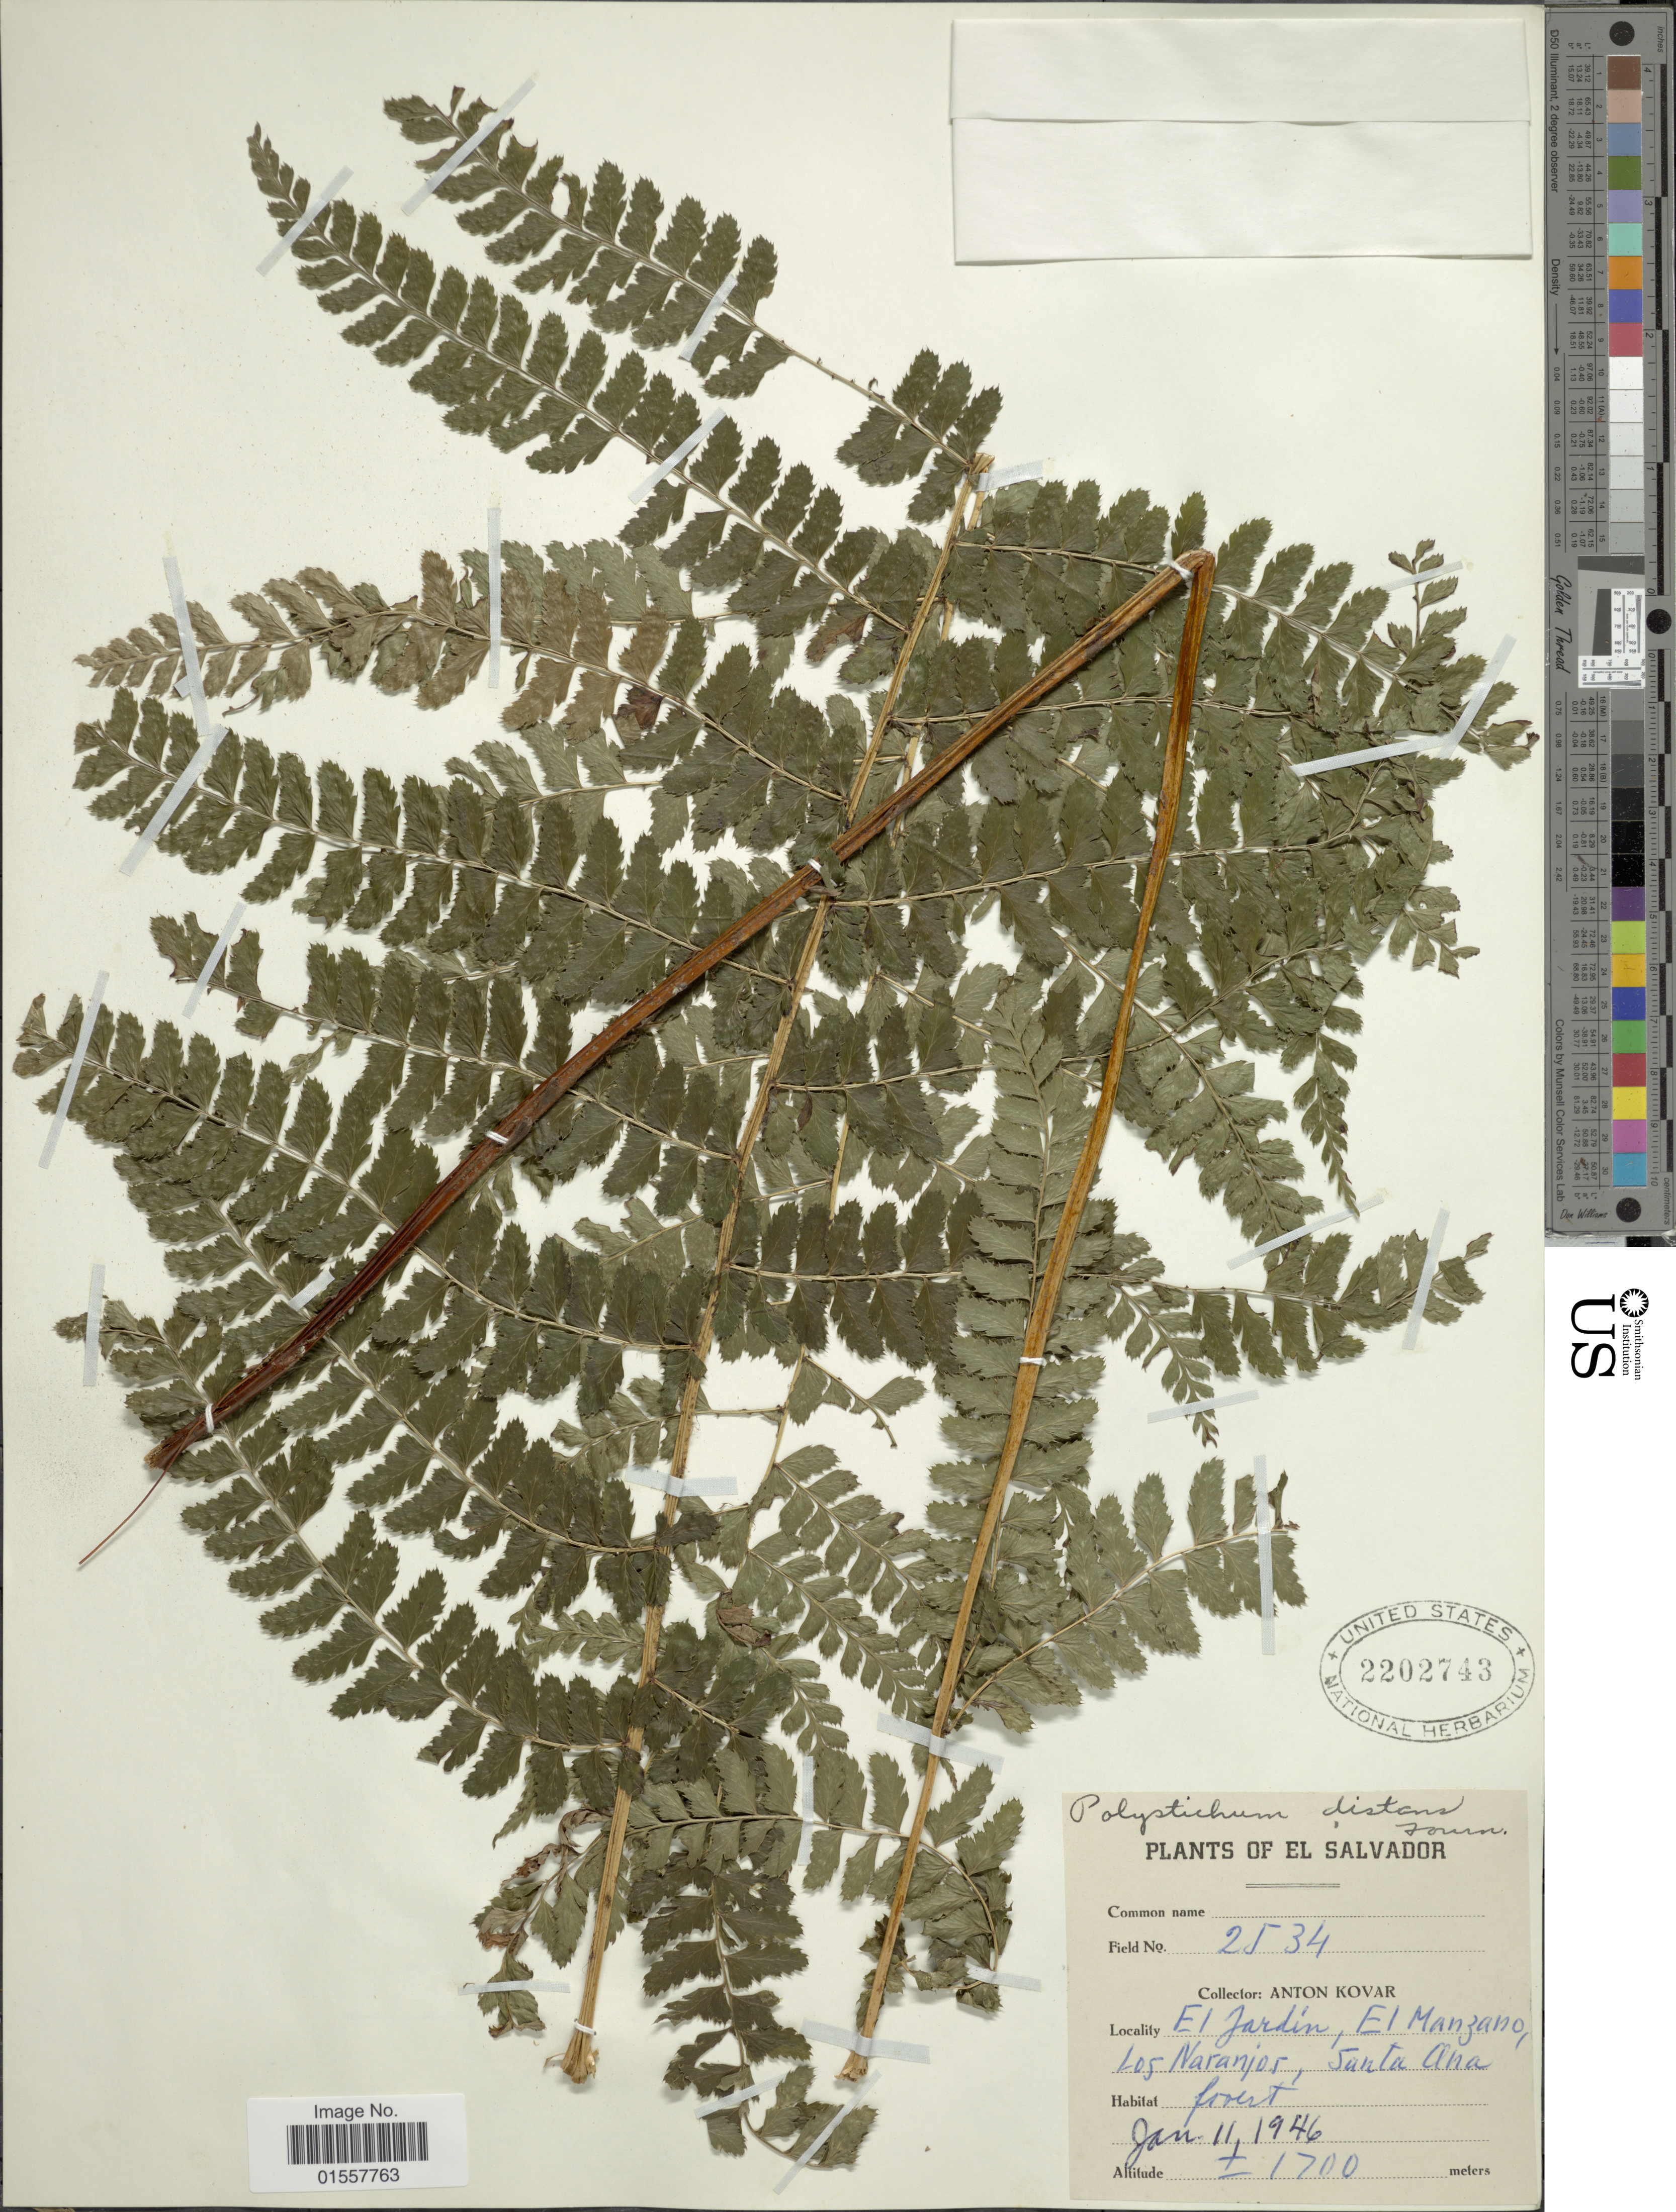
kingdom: Plantae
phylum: Tracheophyta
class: Polypodiopsida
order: Polypodiales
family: Dryopteridaceae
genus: Polystichum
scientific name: Polystichum muricatum var. bicolor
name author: (L.) Fée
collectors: A. Kovar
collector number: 2534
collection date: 1946-01-11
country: El Salvador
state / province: Santa Ana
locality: El Jardin, El Manzano, Los Naranjos, Santa Ana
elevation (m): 1700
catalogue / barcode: US 2202743